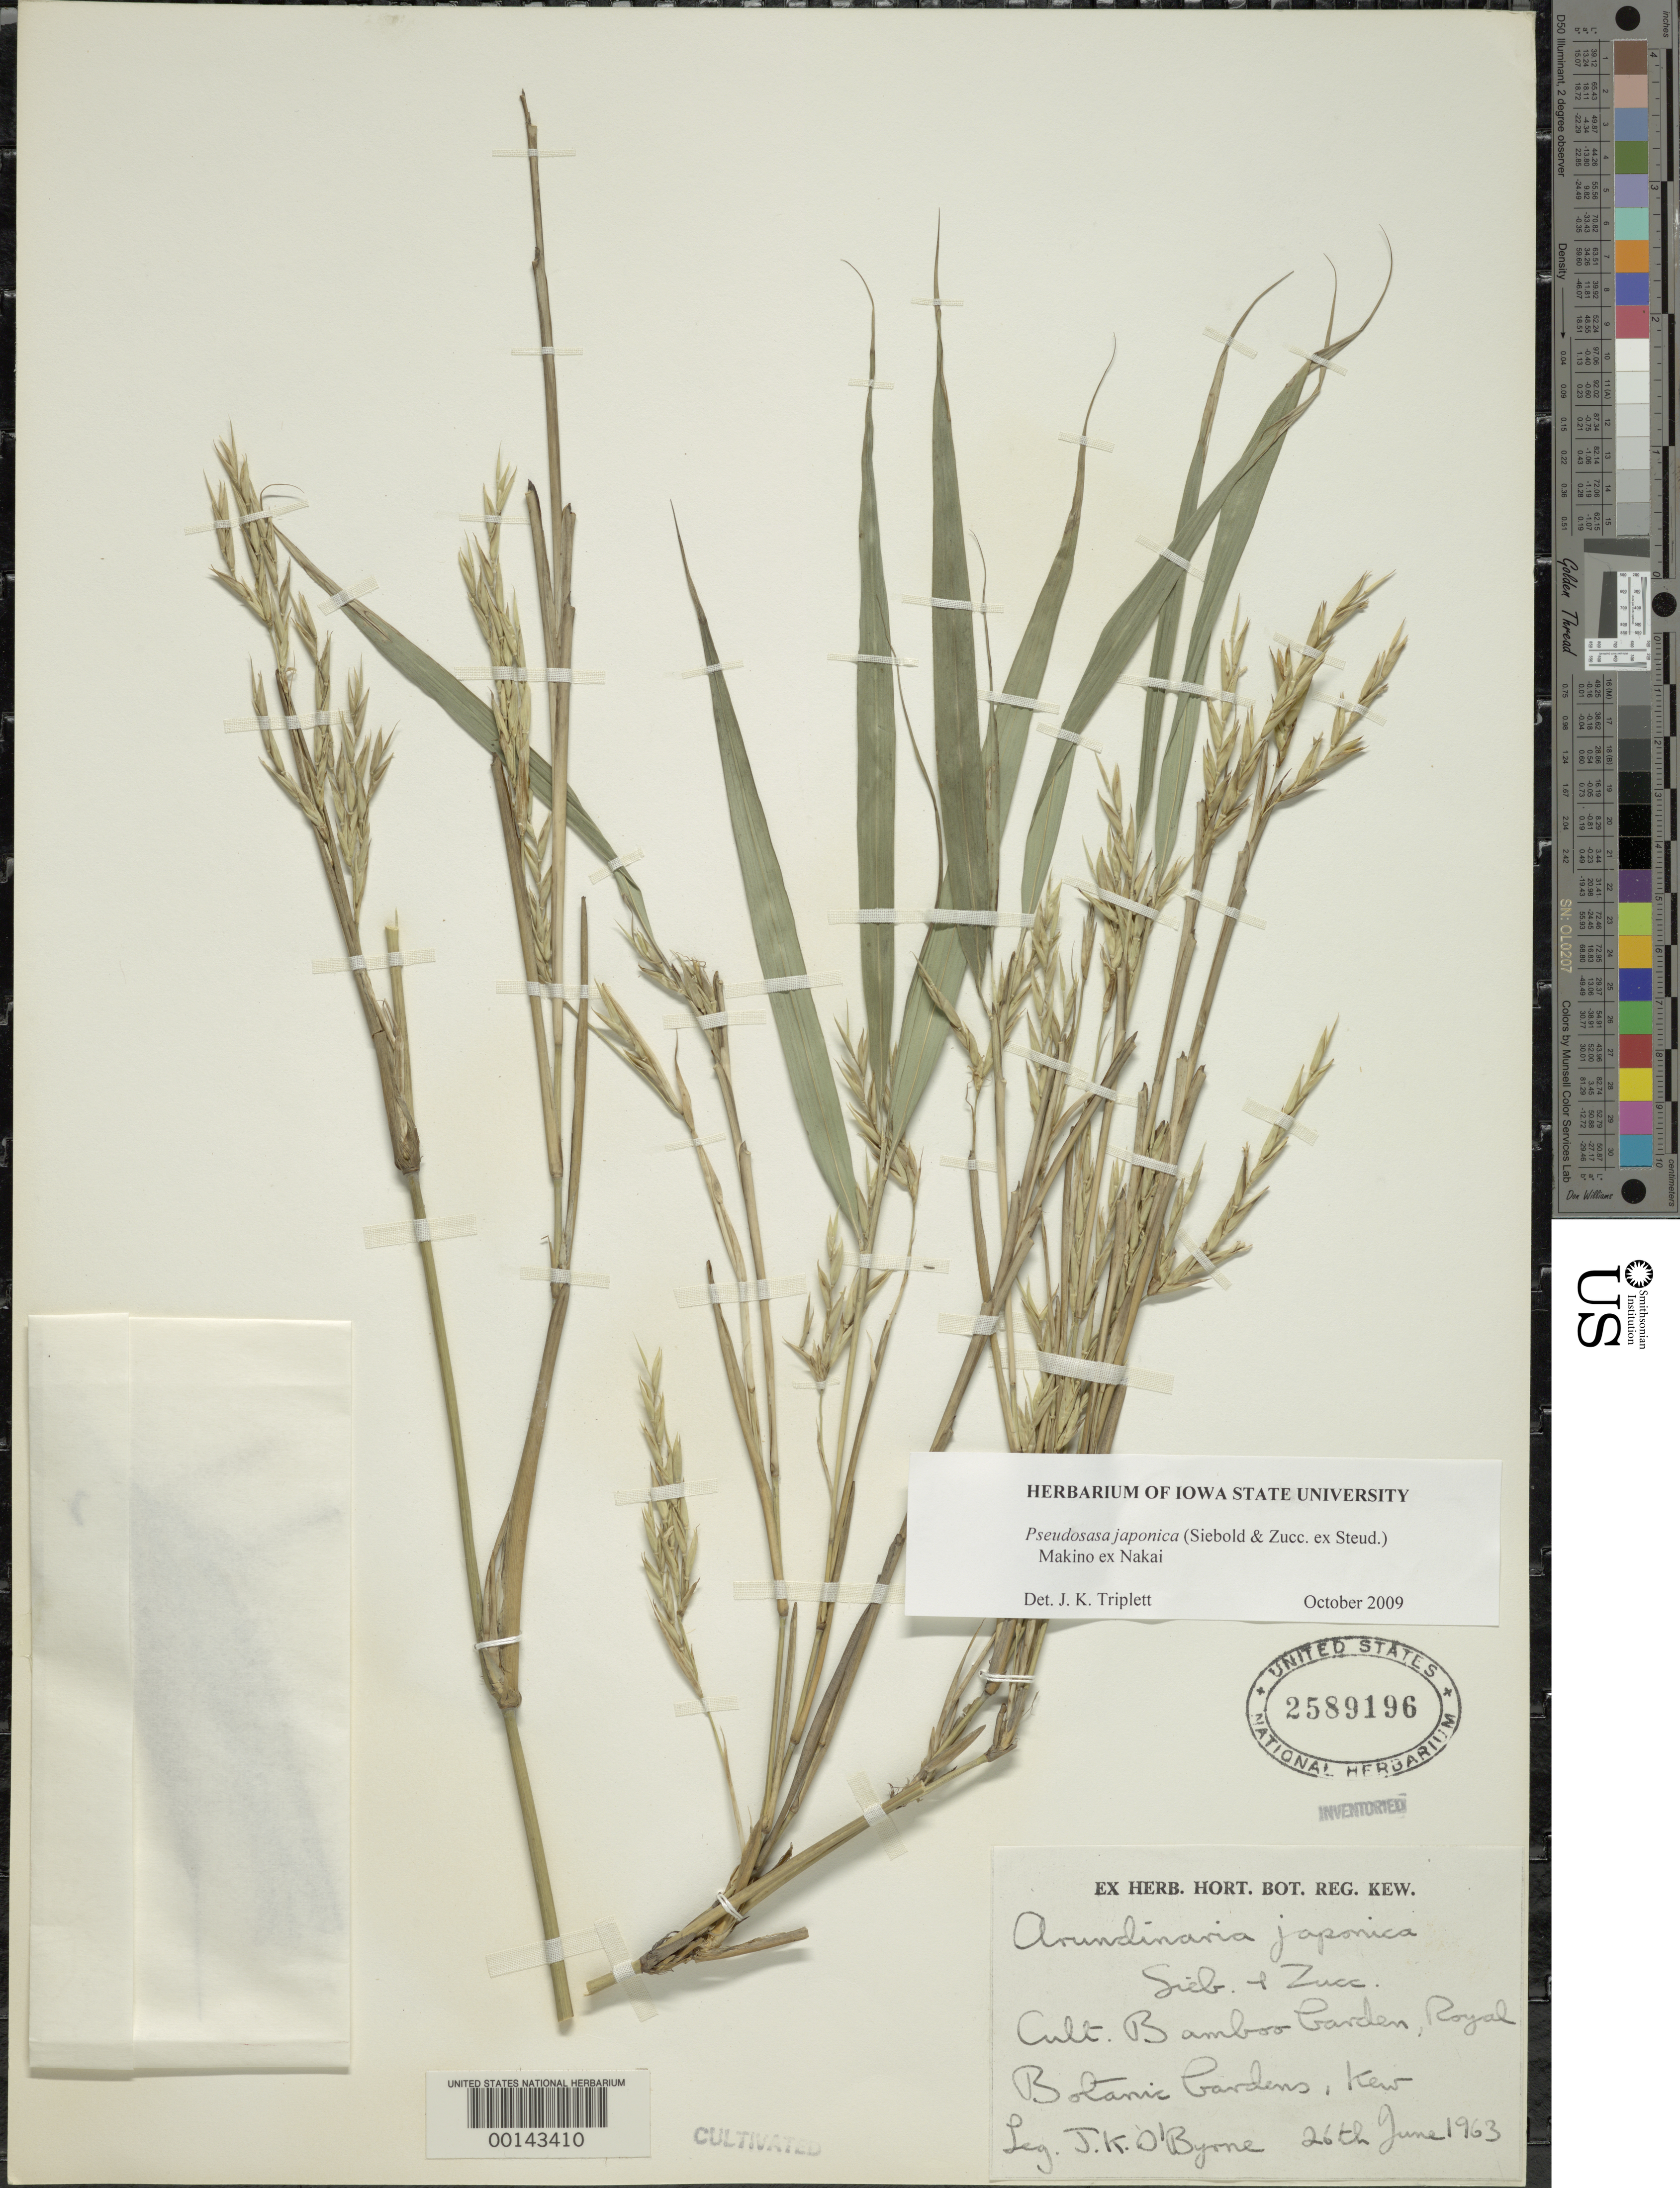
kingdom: Plantae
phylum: Tracheophyta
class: Liliopsida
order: Poales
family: Poaceae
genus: Pseudosasa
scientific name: Pseudosasa japonica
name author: (Siebold & Zucc. ex Steud.) Makino ex Nakai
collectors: J. O'Byrne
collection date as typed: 26 Jun 1963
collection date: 1963-06-26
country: United Kingdom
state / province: England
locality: Kew, Royal Botanic Gardens, Bamboo Garden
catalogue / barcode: US 2589196